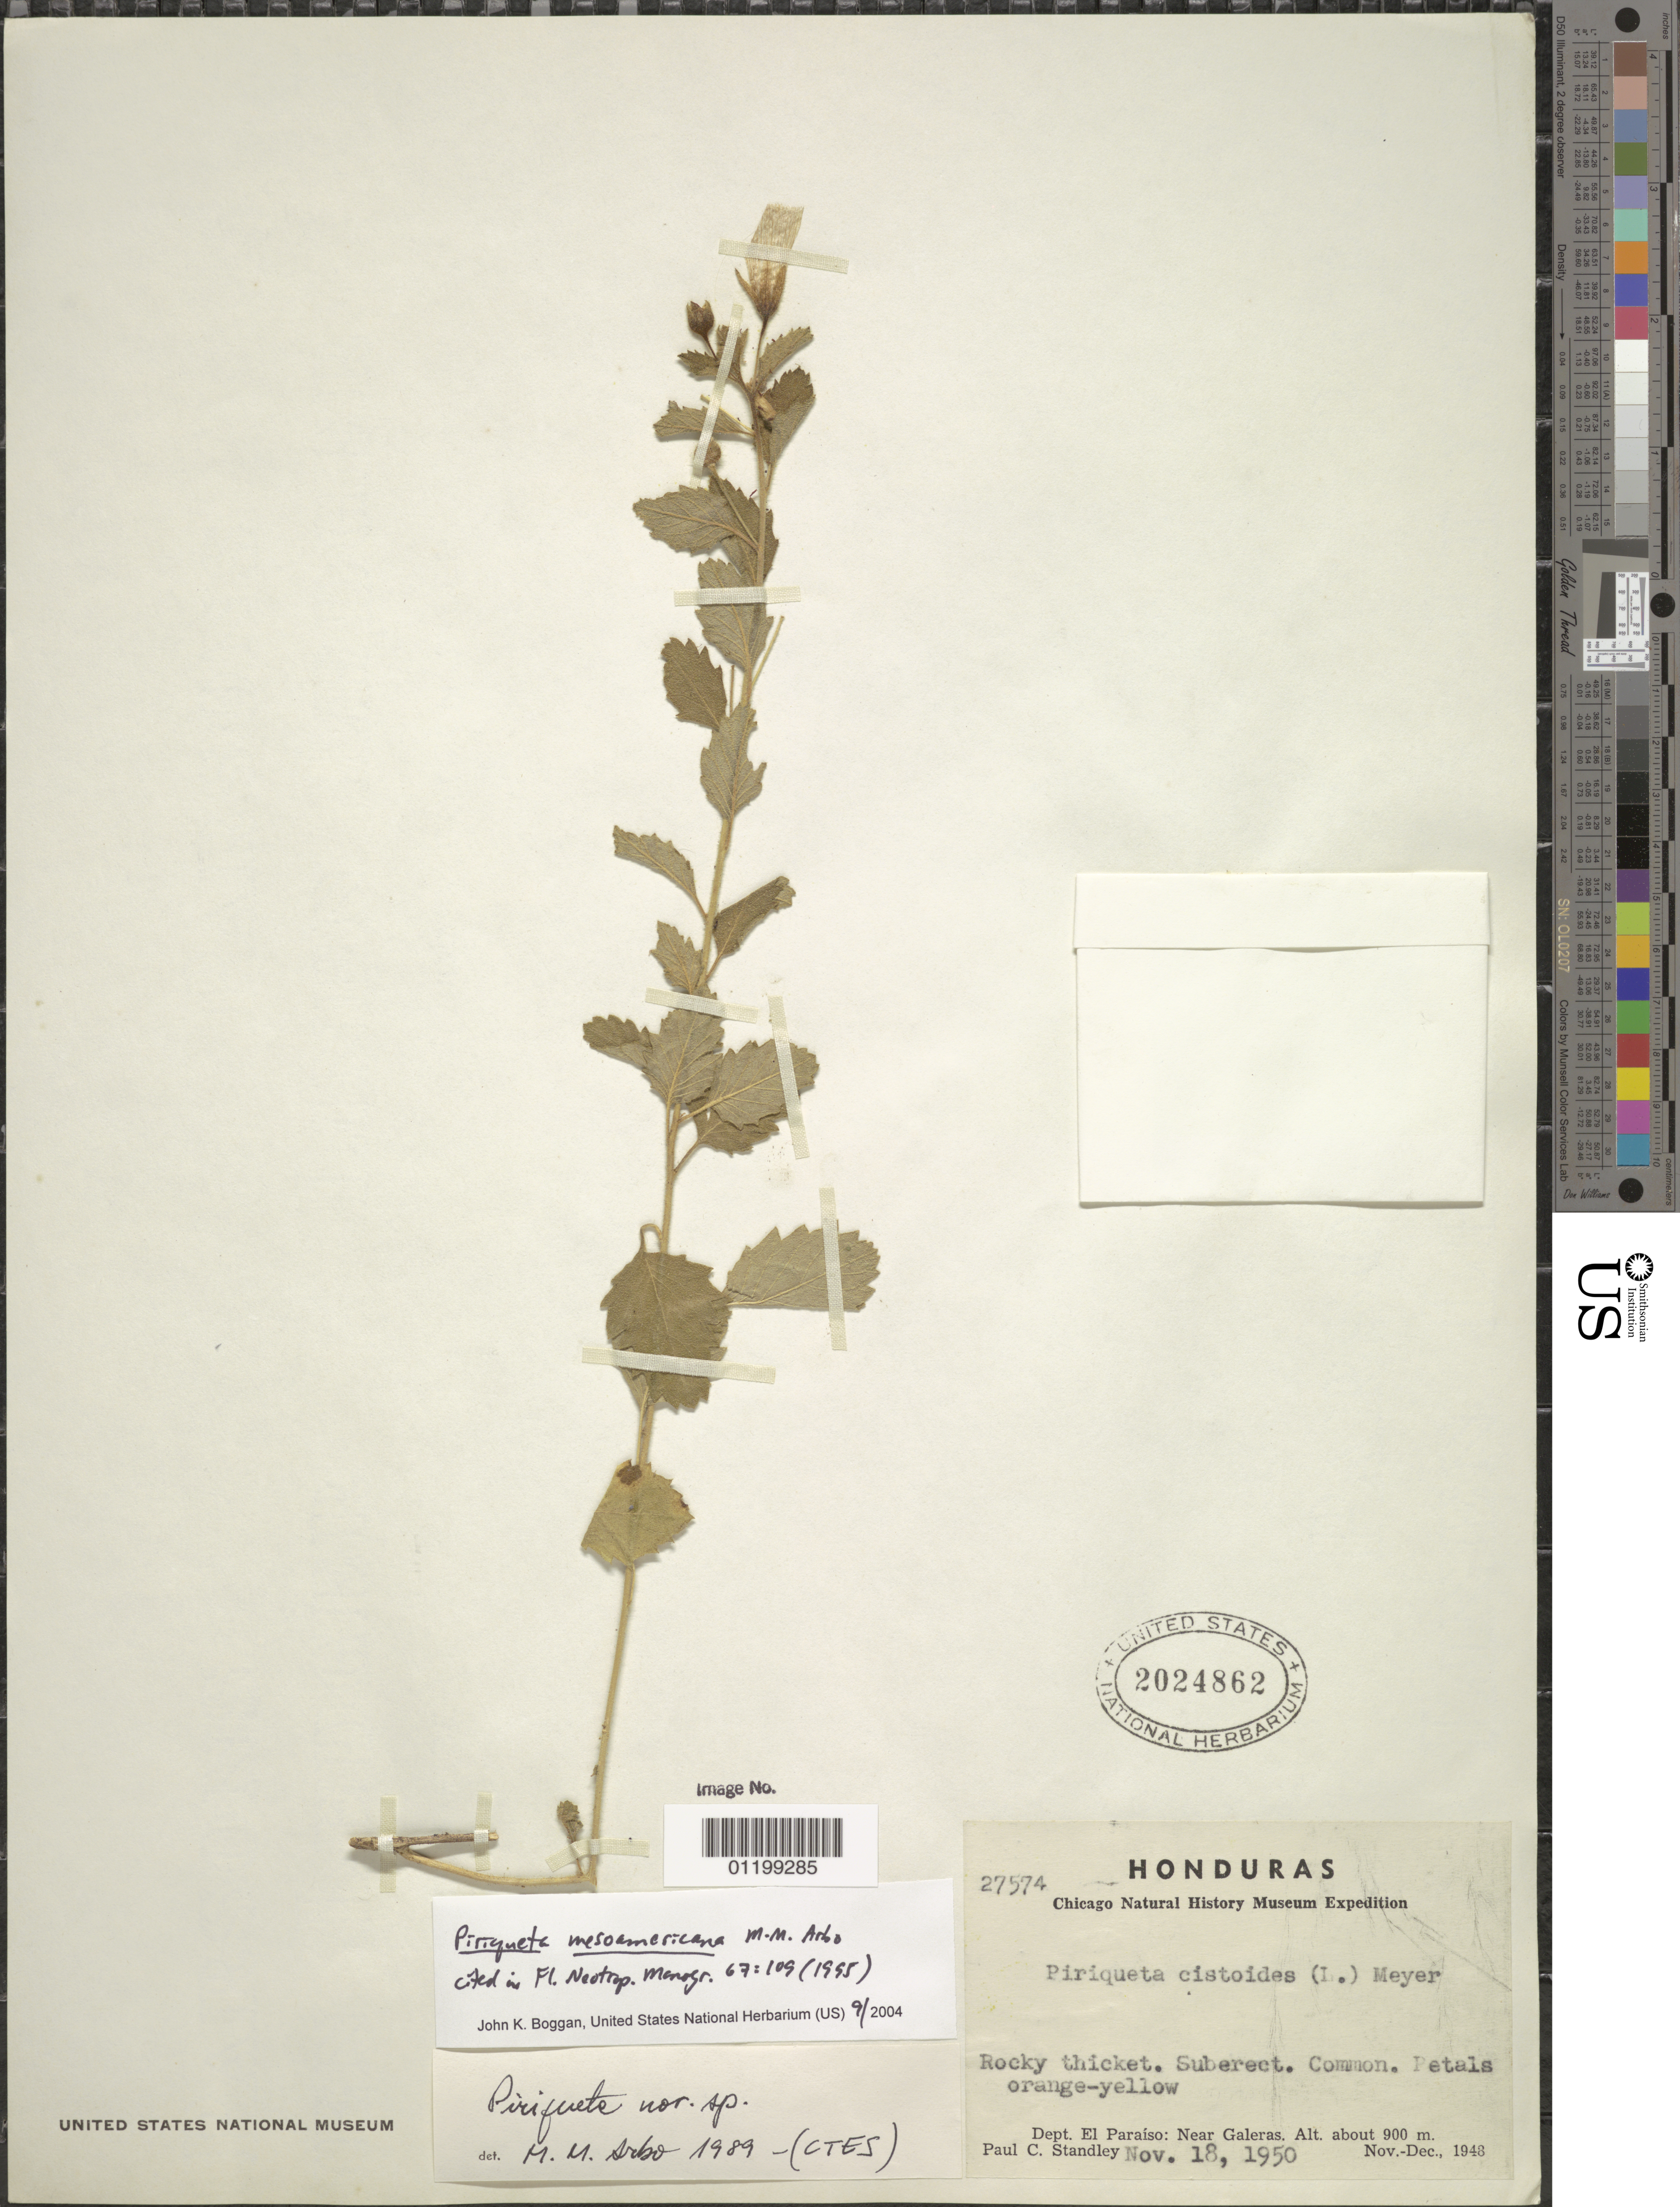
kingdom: Plantae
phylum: Tracheophyta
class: Magnoliopsida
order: Malpighiales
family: Turneraceae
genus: Piriqueta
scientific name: Piriqueta mesoamericana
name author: Arbo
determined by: Boggan, J. K., (US), NMNH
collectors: P. C. Standley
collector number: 27574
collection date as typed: Nov 1948 to -- Dec 1948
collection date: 1948-11/1948-12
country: Honduras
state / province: El Paraíso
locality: Near Galeras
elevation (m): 900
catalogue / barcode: US 2024862